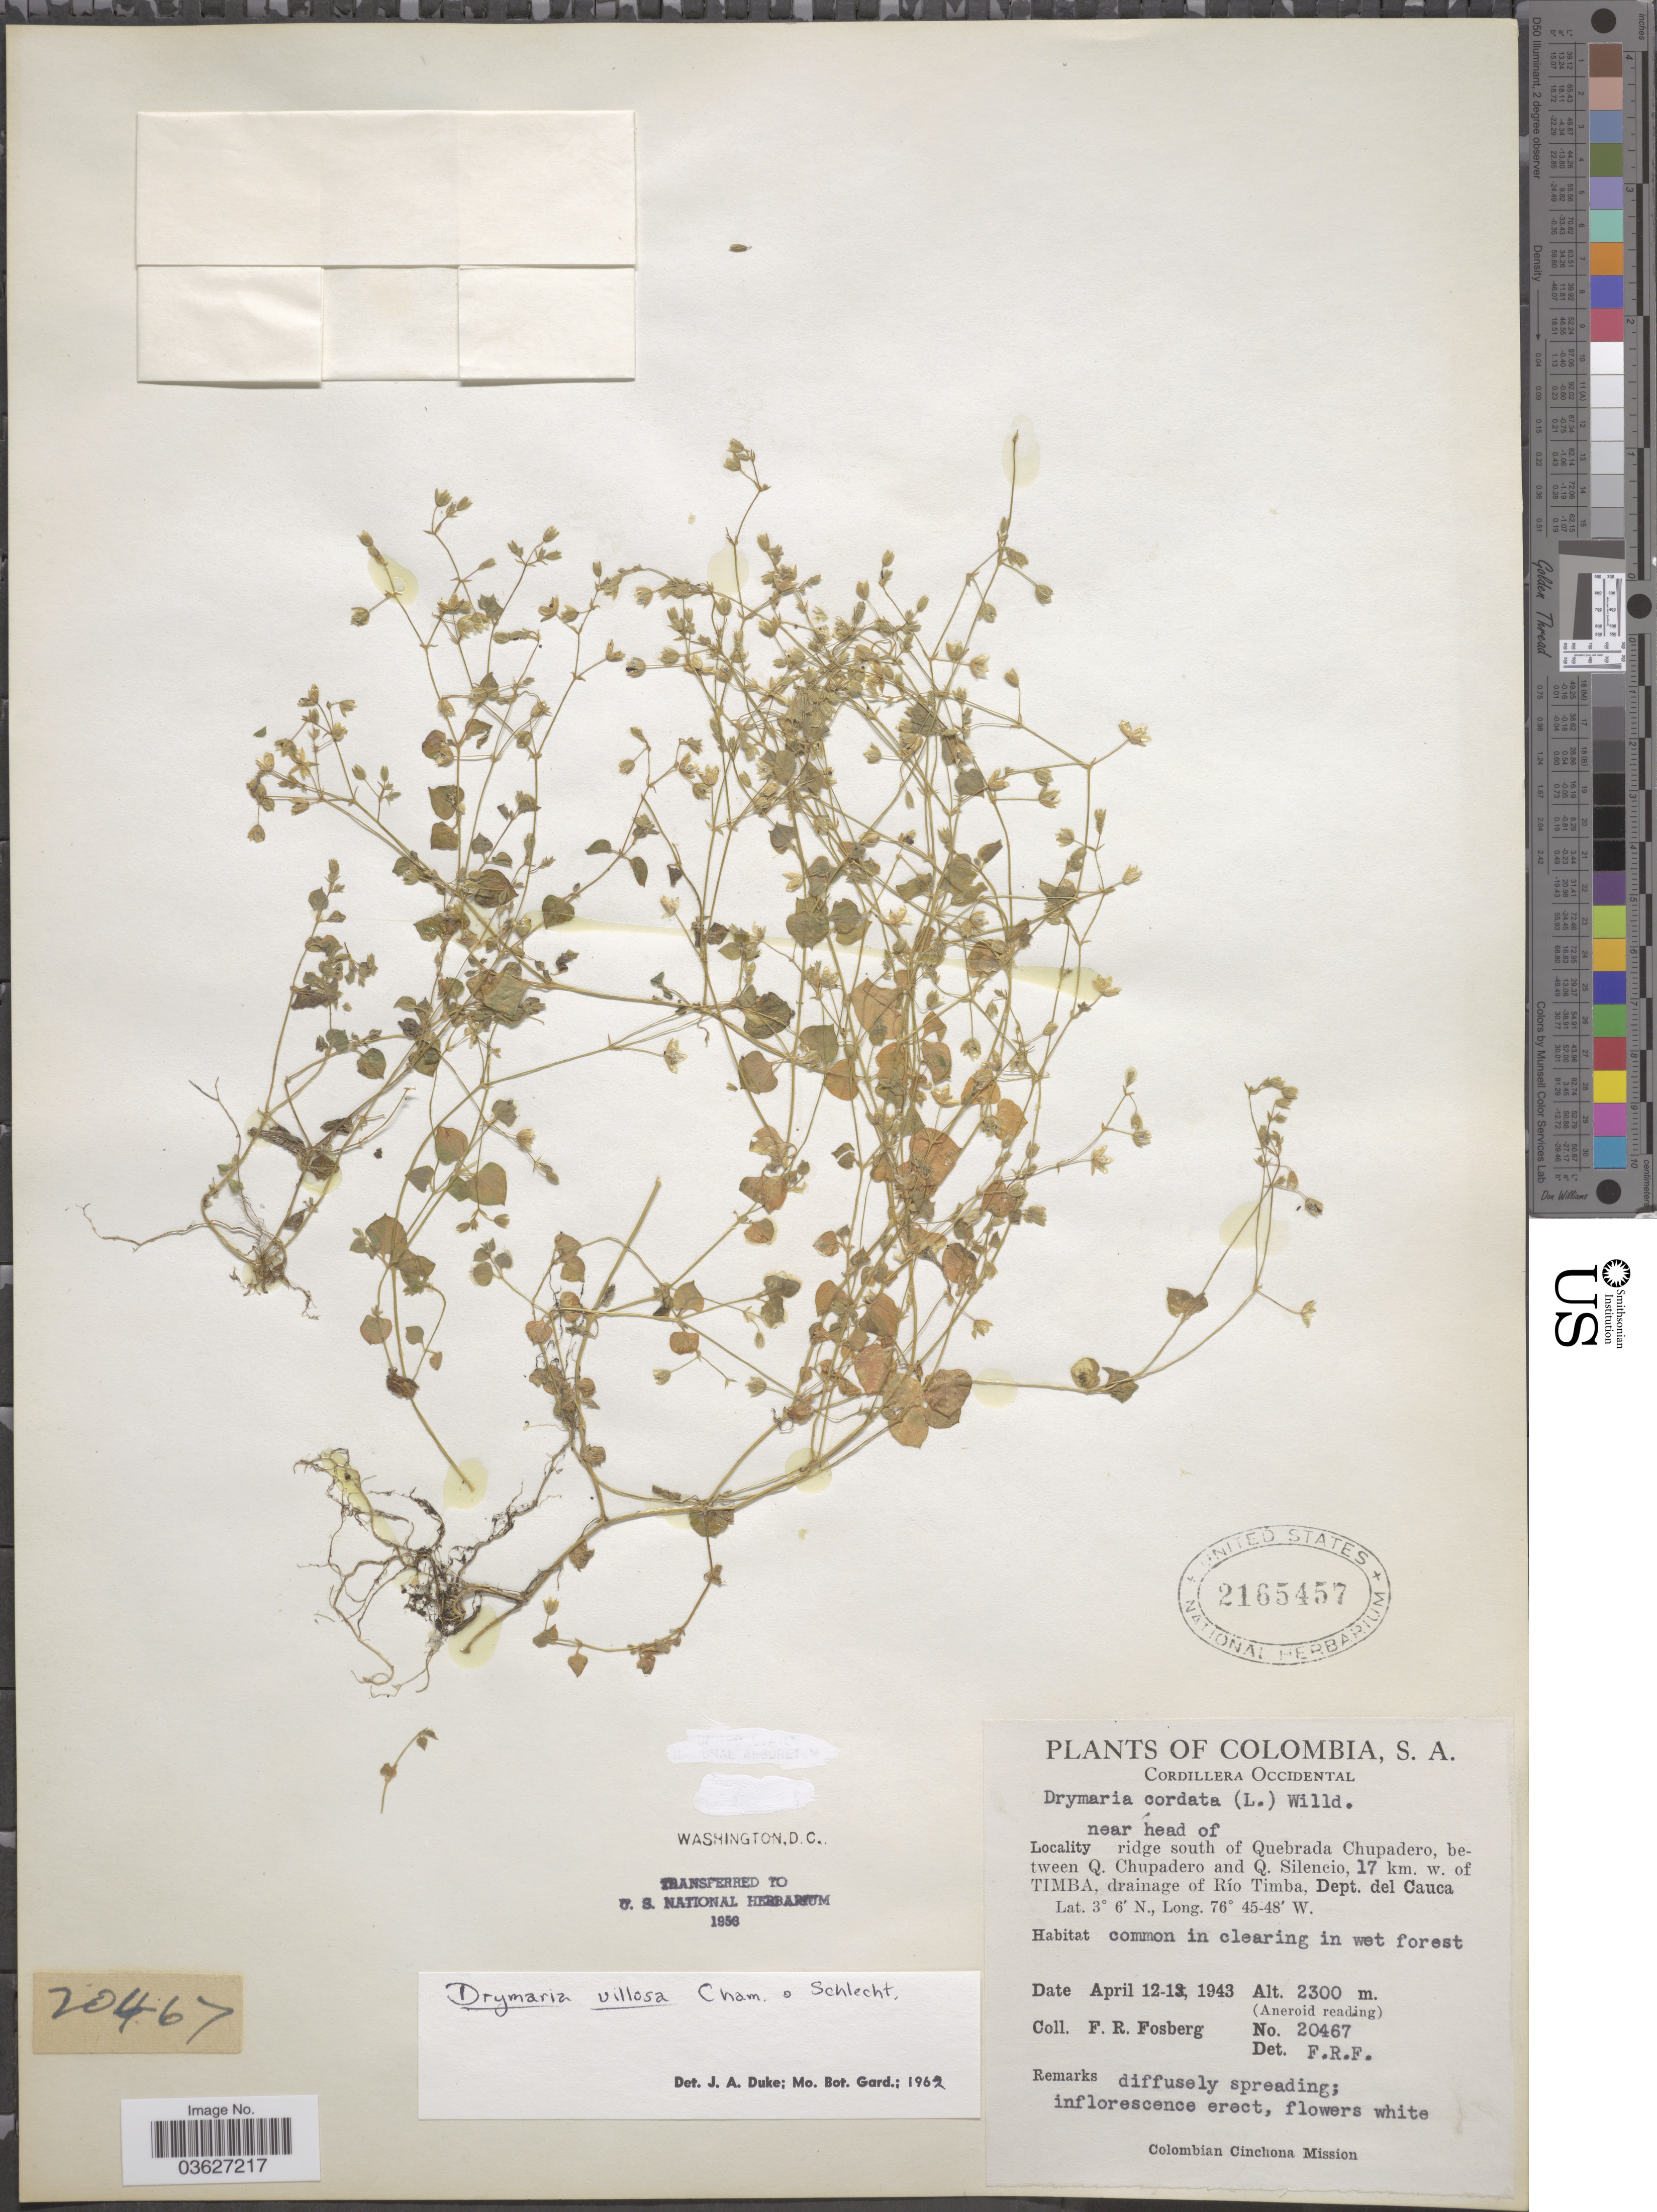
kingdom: Plantae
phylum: Tracheophyta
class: Magnoliopsida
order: Caryophyllales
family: Caryophyllaceae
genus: Drymaria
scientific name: Drymaria villosa subsp. villosa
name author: Cham. & Schltdl.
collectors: F. R. Fosberg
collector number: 20467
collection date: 1943-04-12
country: Colombia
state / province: Cauca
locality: Cordillera Occidental. Ridge south of Quebrada Chupadero, between Q. Chupadero and Q. Silencio, 17 km. w. of Timba, drainage of Río Timba, Dept. del Cauca.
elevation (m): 2300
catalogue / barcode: US 2165457